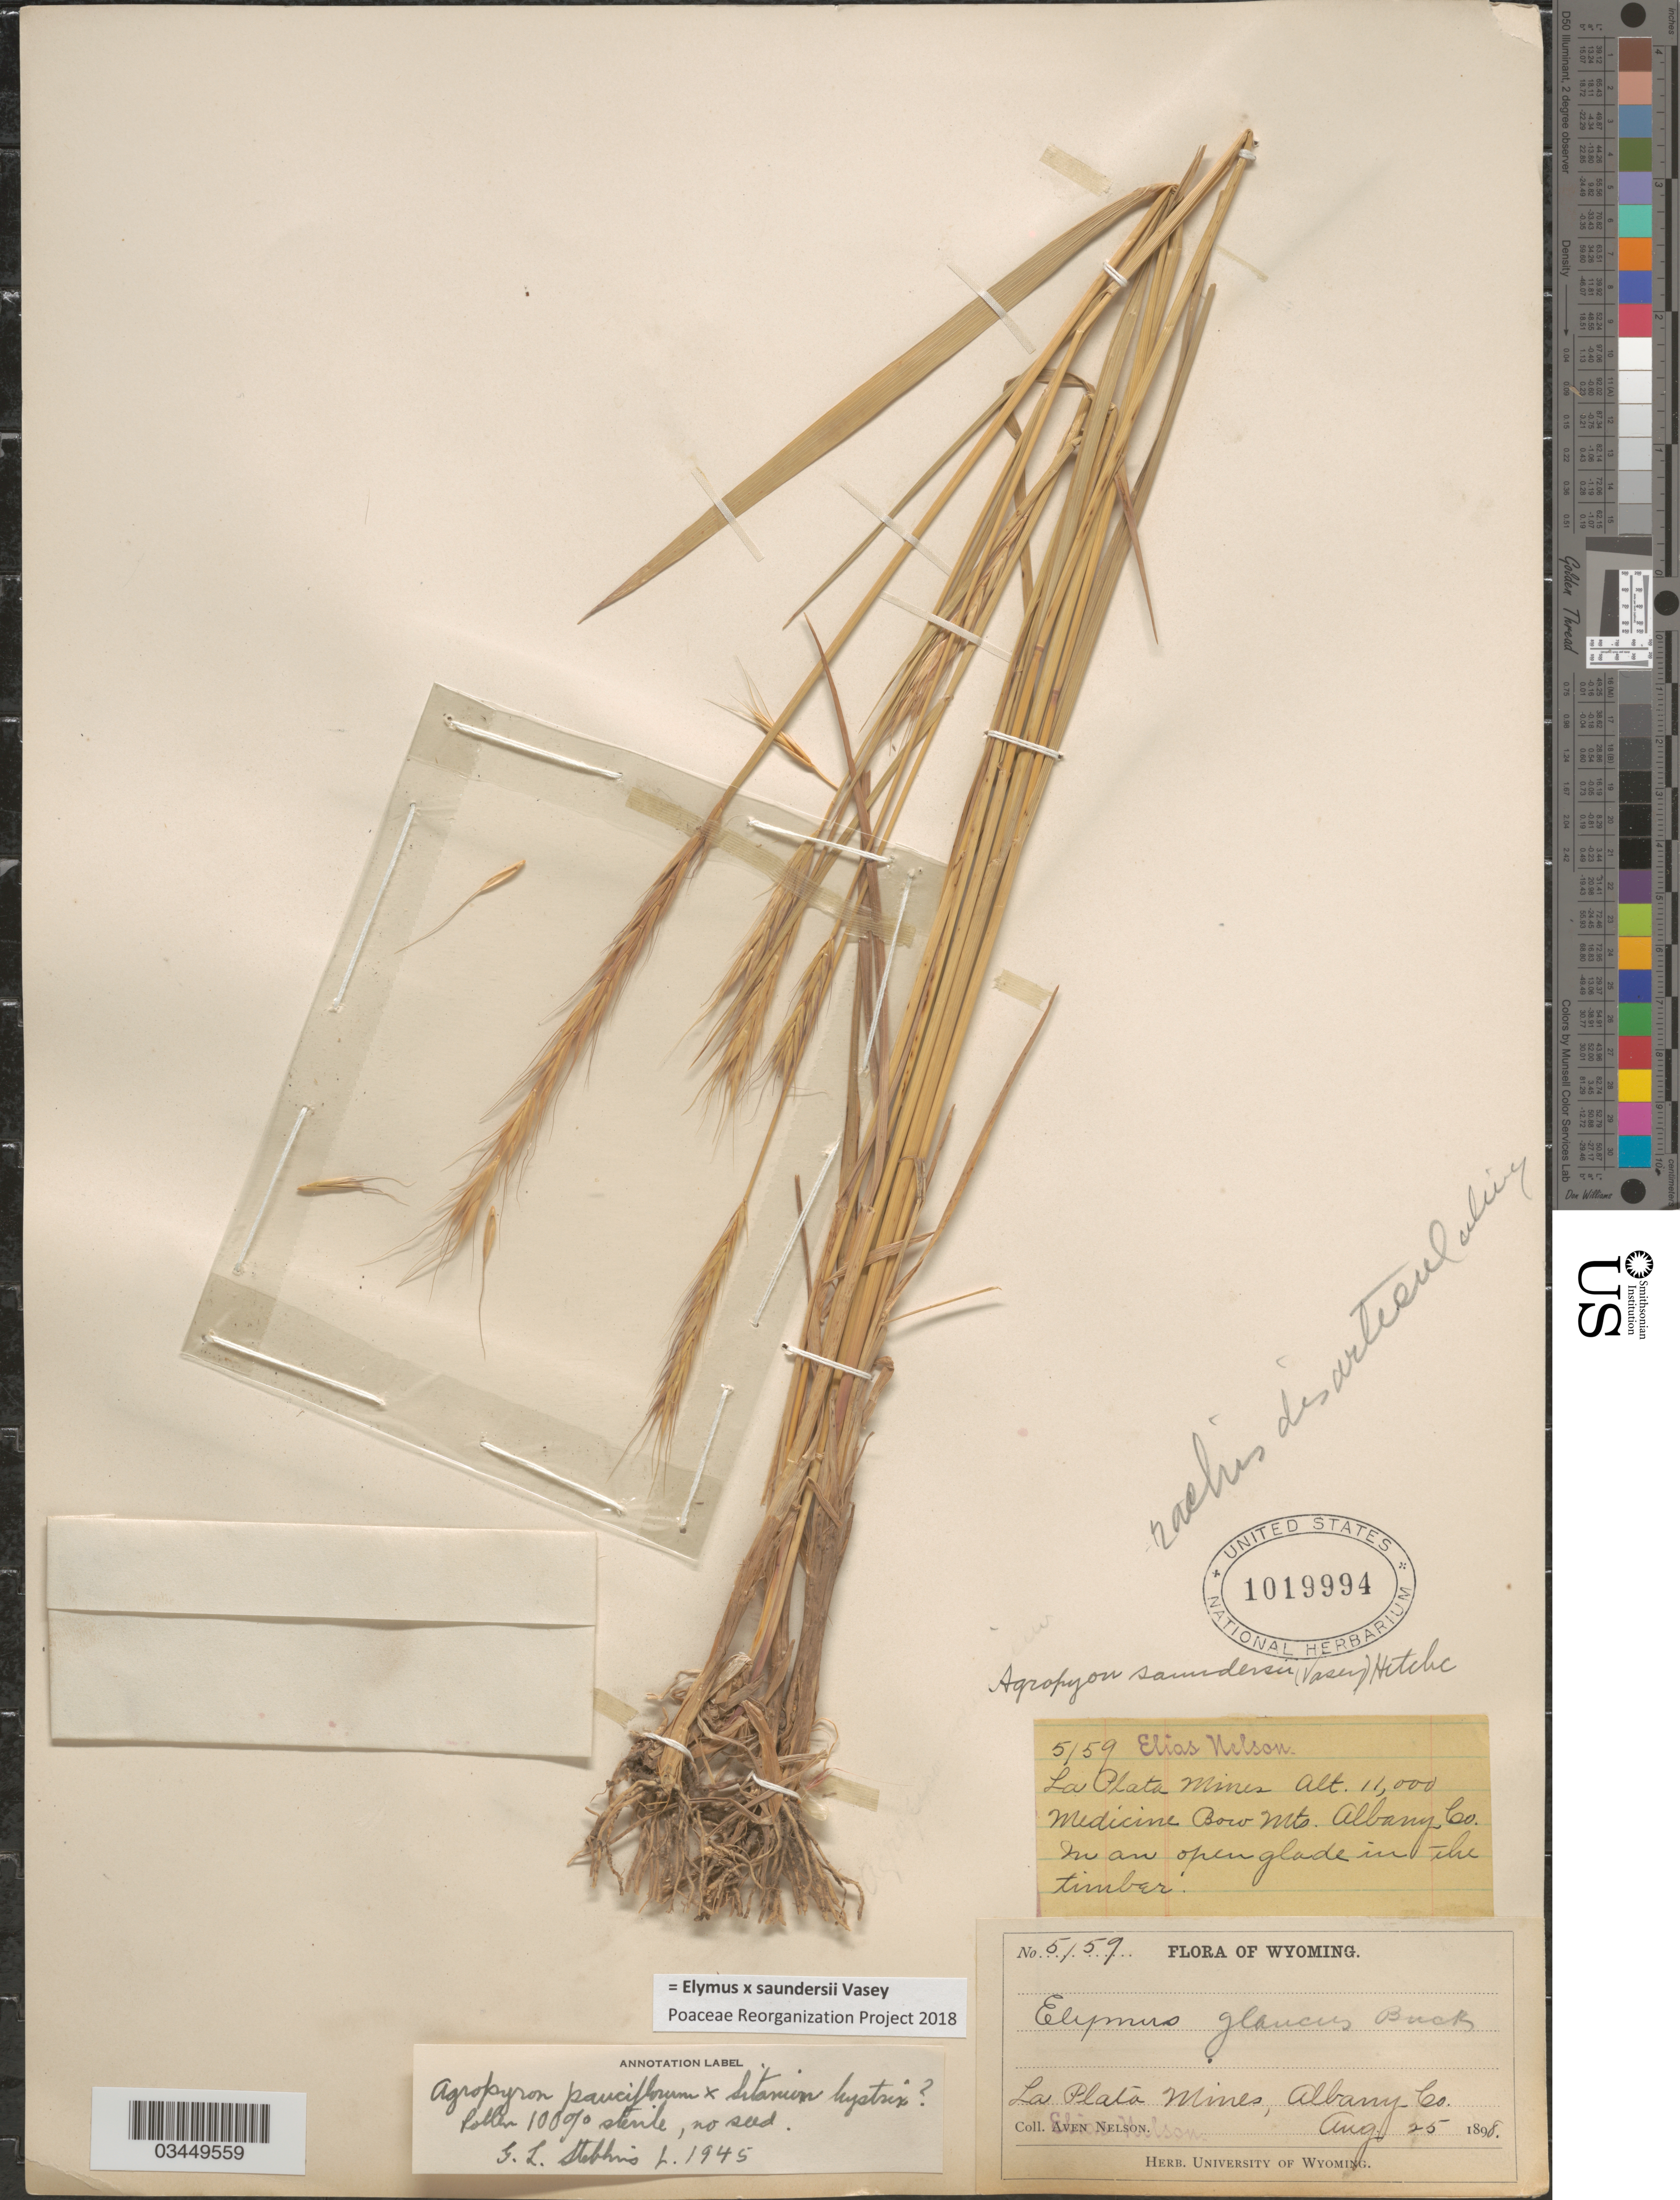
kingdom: Plantae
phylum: Tracheophyta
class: Liliopsida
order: Poales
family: Poaceae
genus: Elymus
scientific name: Elymus x saundersii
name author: Vasey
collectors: E. Nelson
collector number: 5159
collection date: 1898-08-25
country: United States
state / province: Wyoming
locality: La Plata Mines, Medicine Bow Mts., Albany Co.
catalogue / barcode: US 1019994